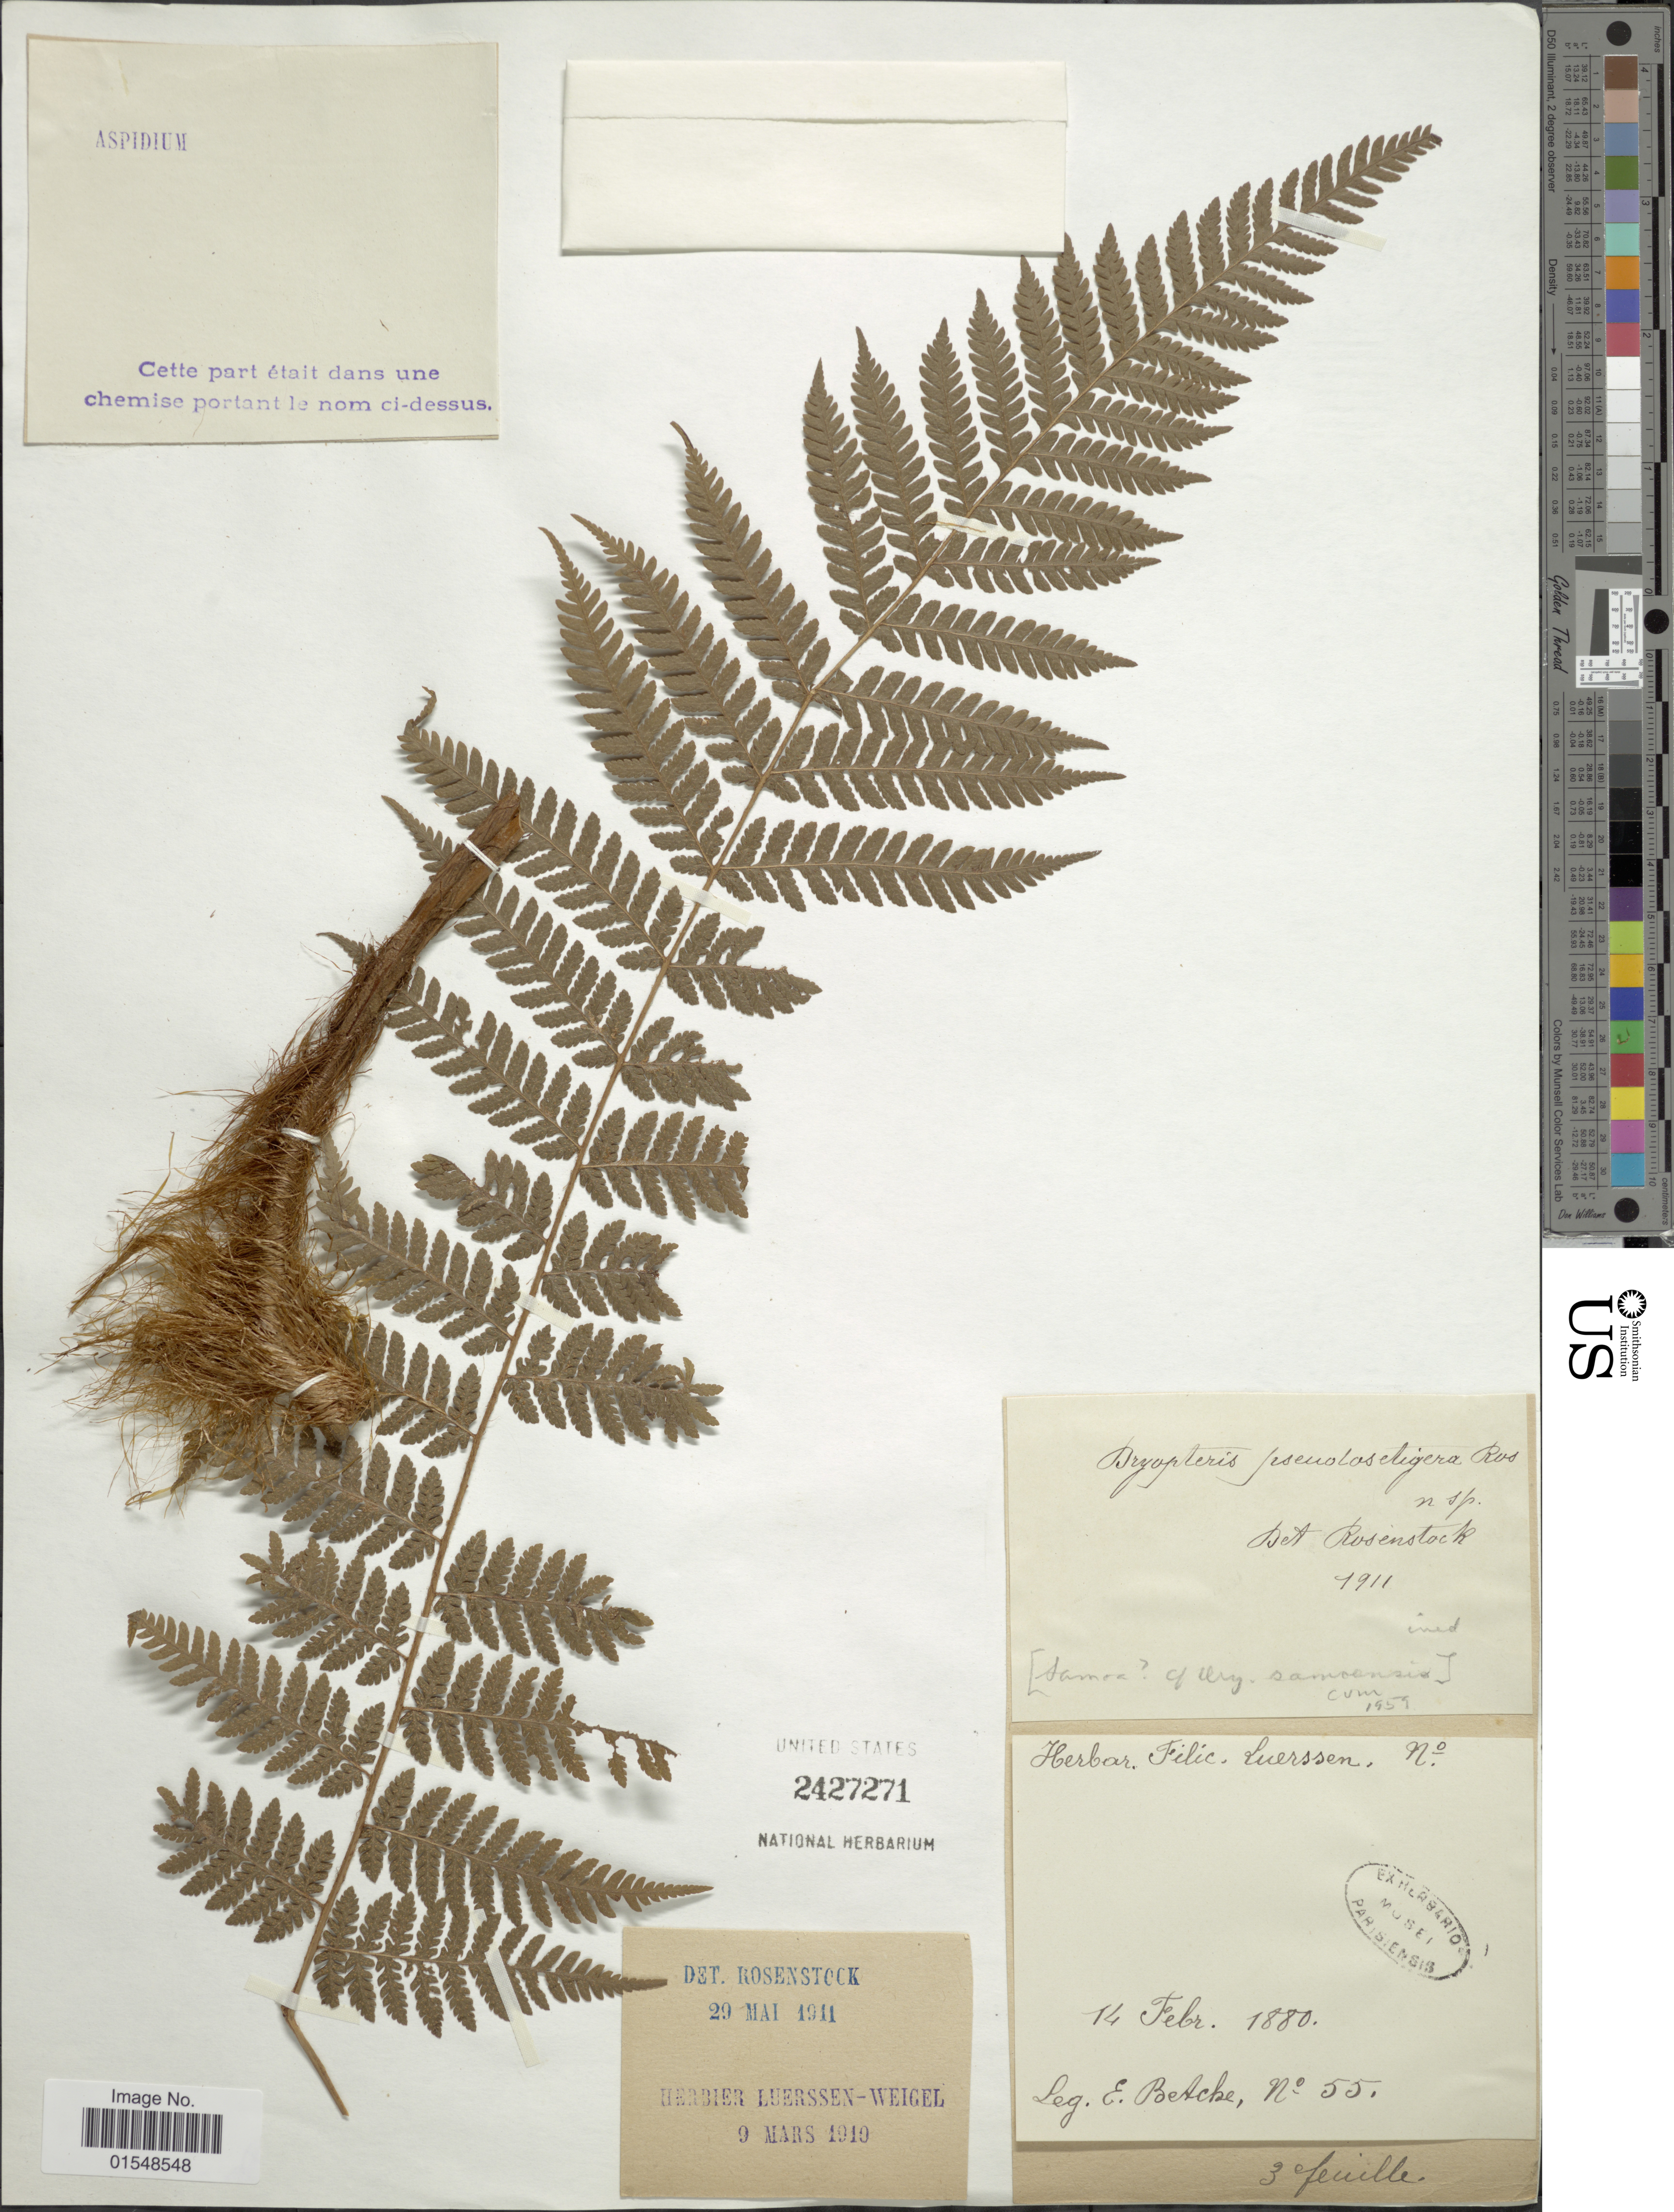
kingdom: Plantae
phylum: Tracheophyta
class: Polypodiopsida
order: Polypodiales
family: Dryopteridaceae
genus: Ctenitis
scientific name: Ctenitis samoensis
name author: (C. Chr.) Holttum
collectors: E. Betche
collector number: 55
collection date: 1880-02-14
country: Samoa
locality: Samoa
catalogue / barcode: US 2427271